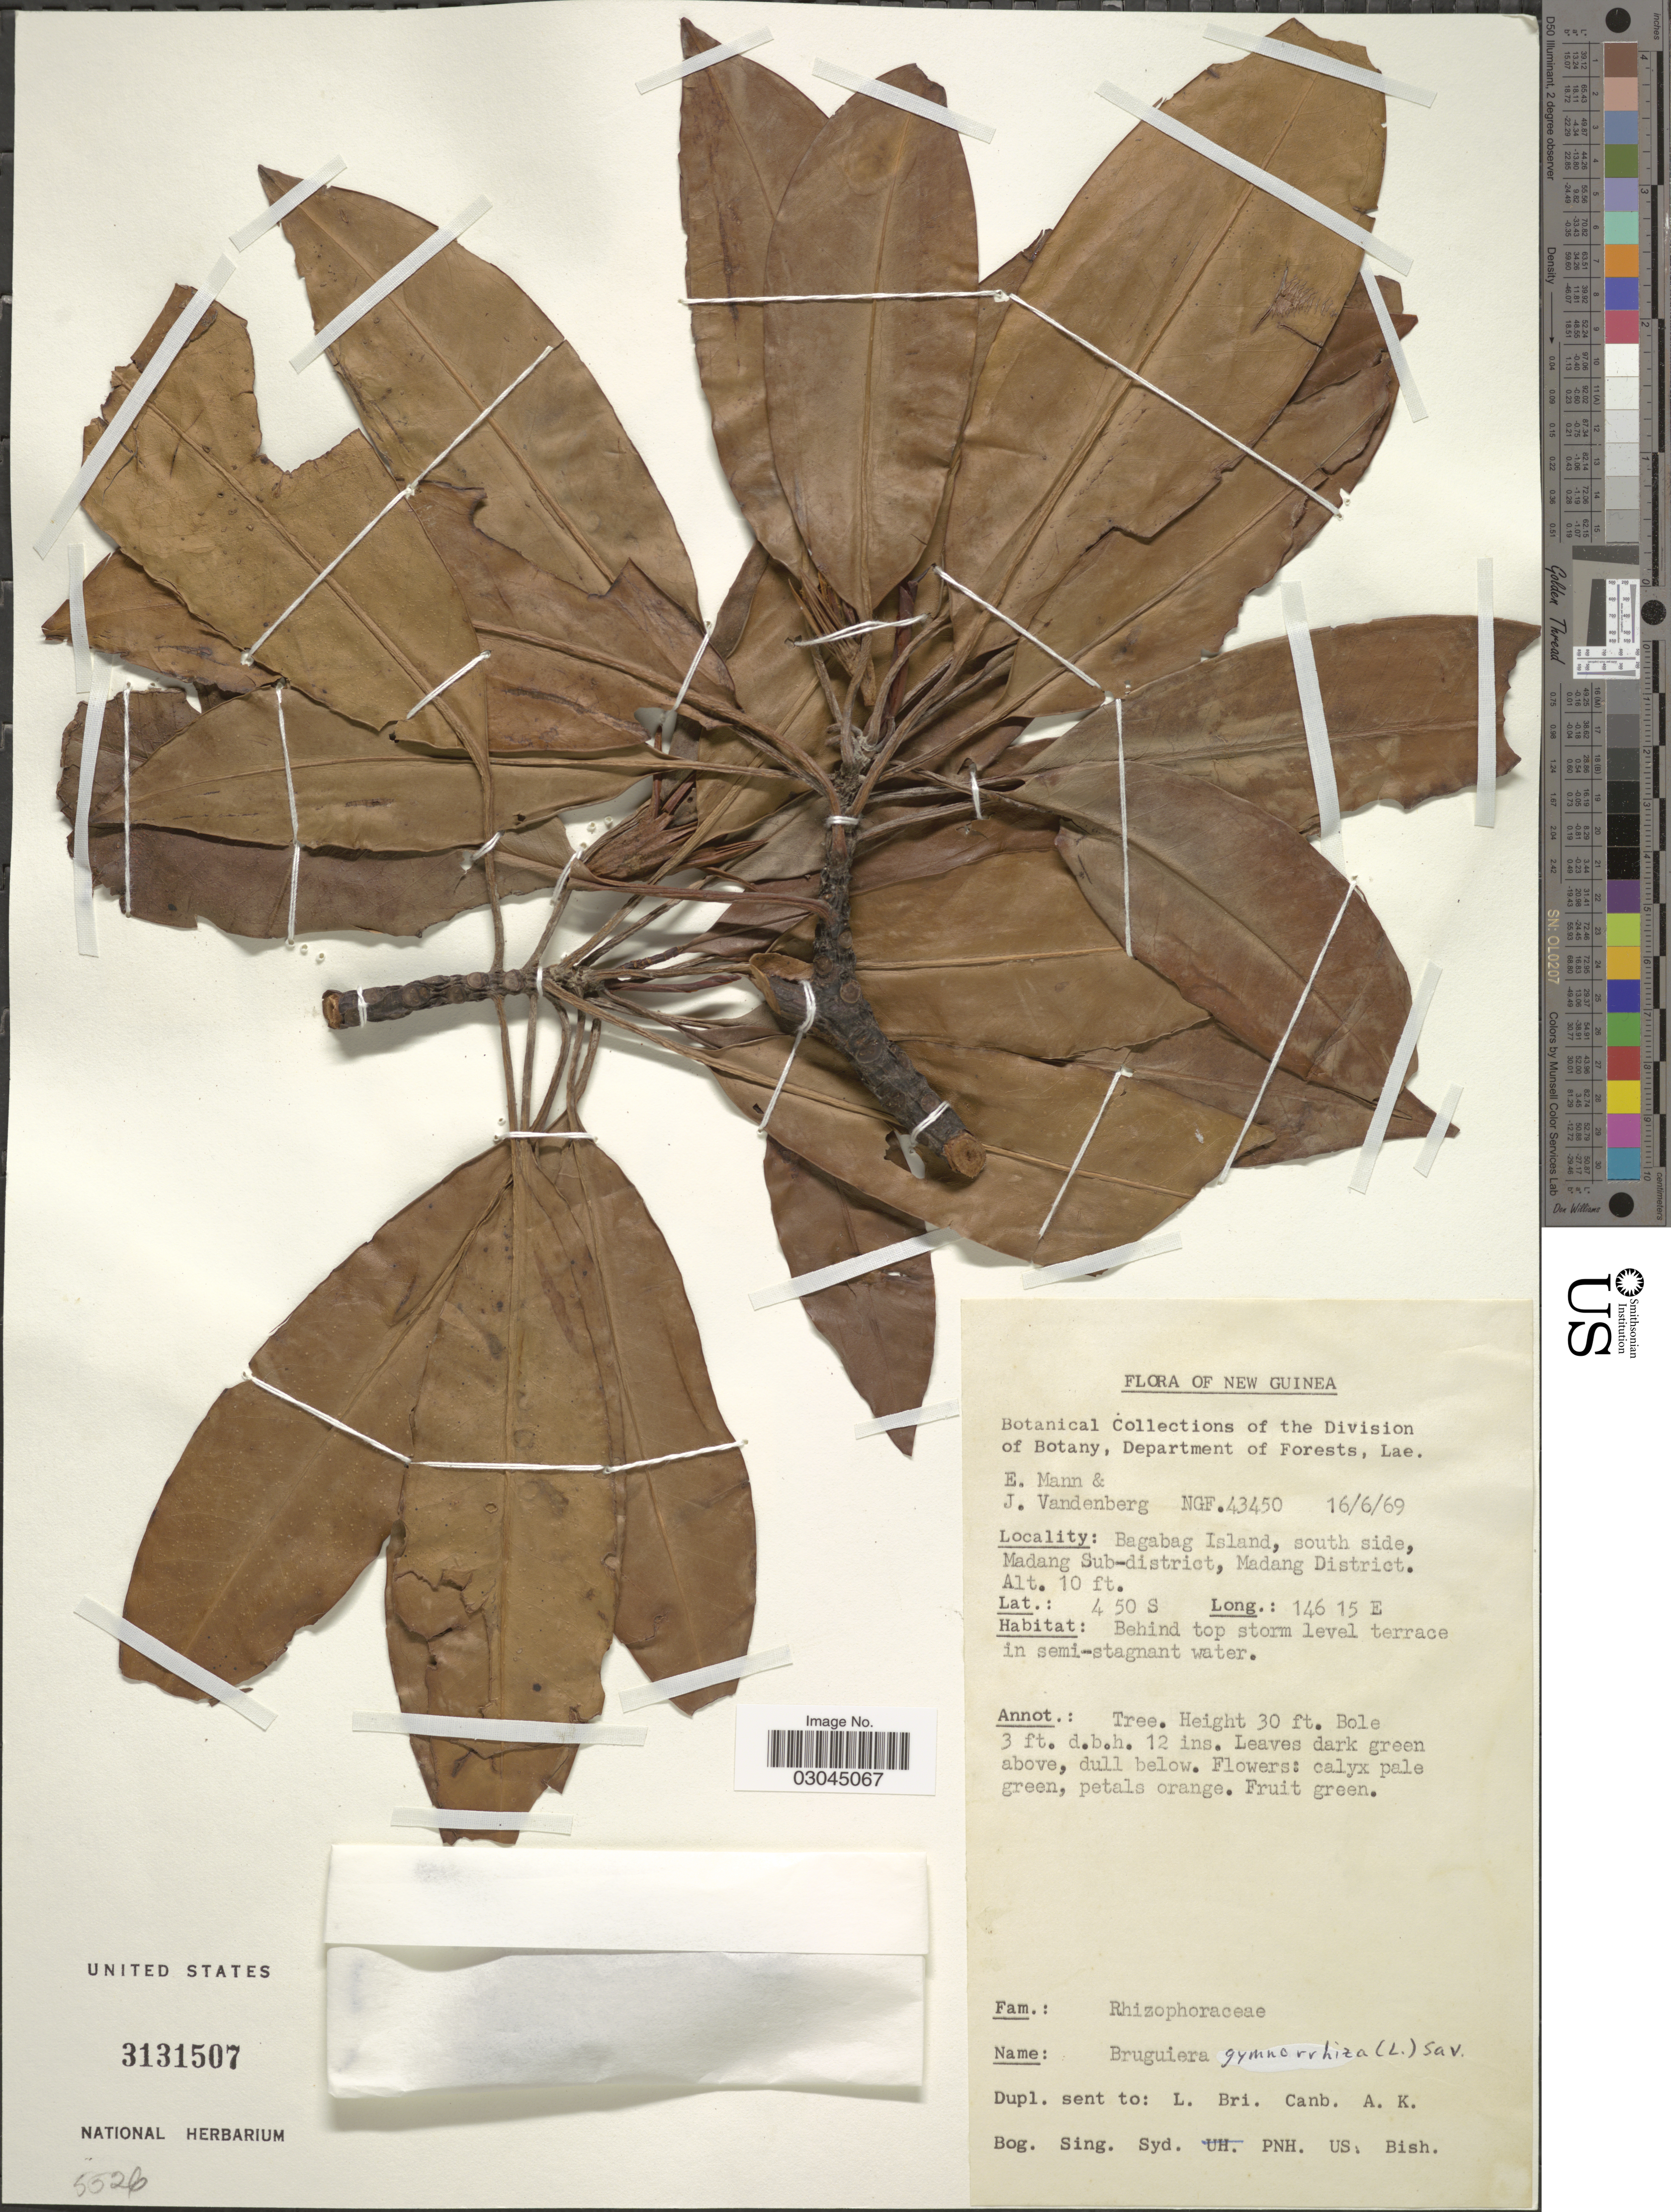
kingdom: Plantae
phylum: Tracheophyta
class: Magnoliopsida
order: Malpighiales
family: Rhizophoraceae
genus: Bruguiera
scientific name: Bruguiera gymnorhiza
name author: (L.) Savigny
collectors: E. Mann & J. Vandenberg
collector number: NGF 43450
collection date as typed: Transcribed d/m/y: 16/6/69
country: Papua New Guinea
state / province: Madang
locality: New Guinea, Bagabag Island, south side, Madang Sub-district, Madang District.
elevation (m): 3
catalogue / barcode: US 3131507